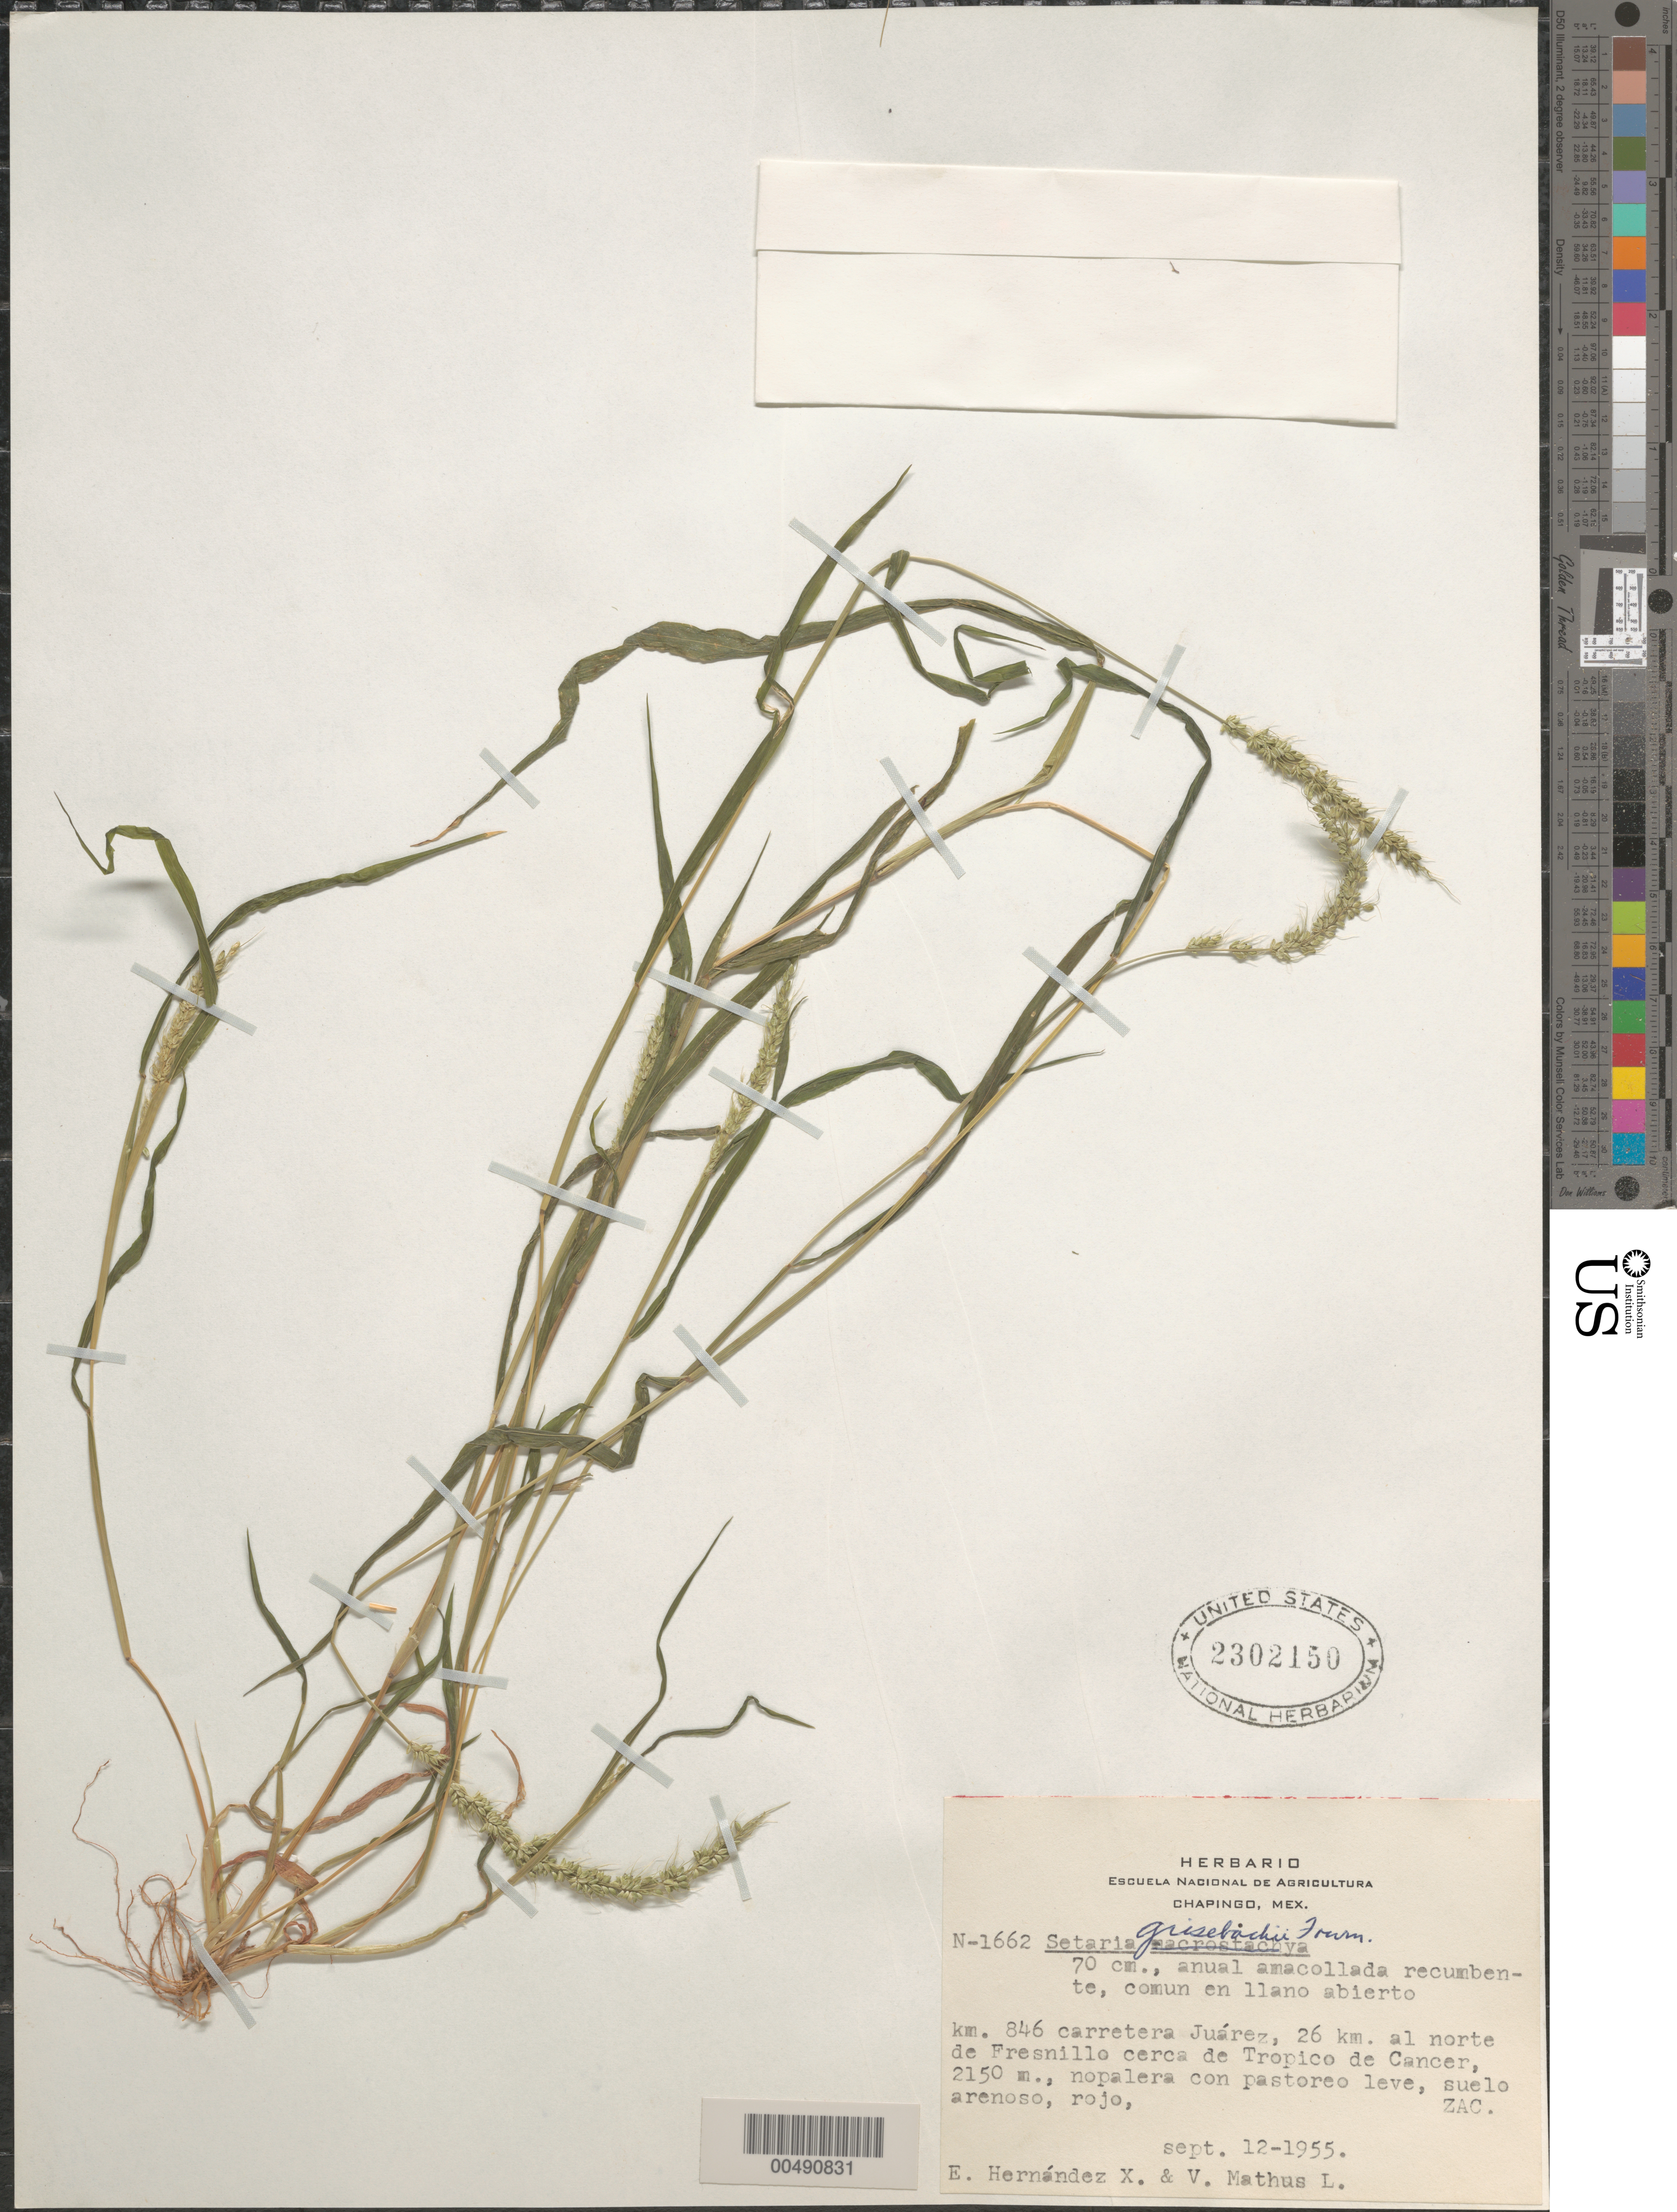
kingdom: Plantae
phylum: Tracheophyta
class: Liliopsida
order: Poales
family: Poaceae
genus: Setaria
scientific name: Setaria grisebachii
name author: E. Fourn.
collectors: E. I. Hernández-X. & V. Mathus L.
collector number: N-1662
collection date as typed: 12 Sep 1955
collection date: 1955-09-12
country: Mexico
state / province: Zacatecas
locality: Km 846 Juárez Rd, 26 km N of Fresnillo around Tropic of Cancer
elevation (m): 2150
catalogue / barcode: US 2302150